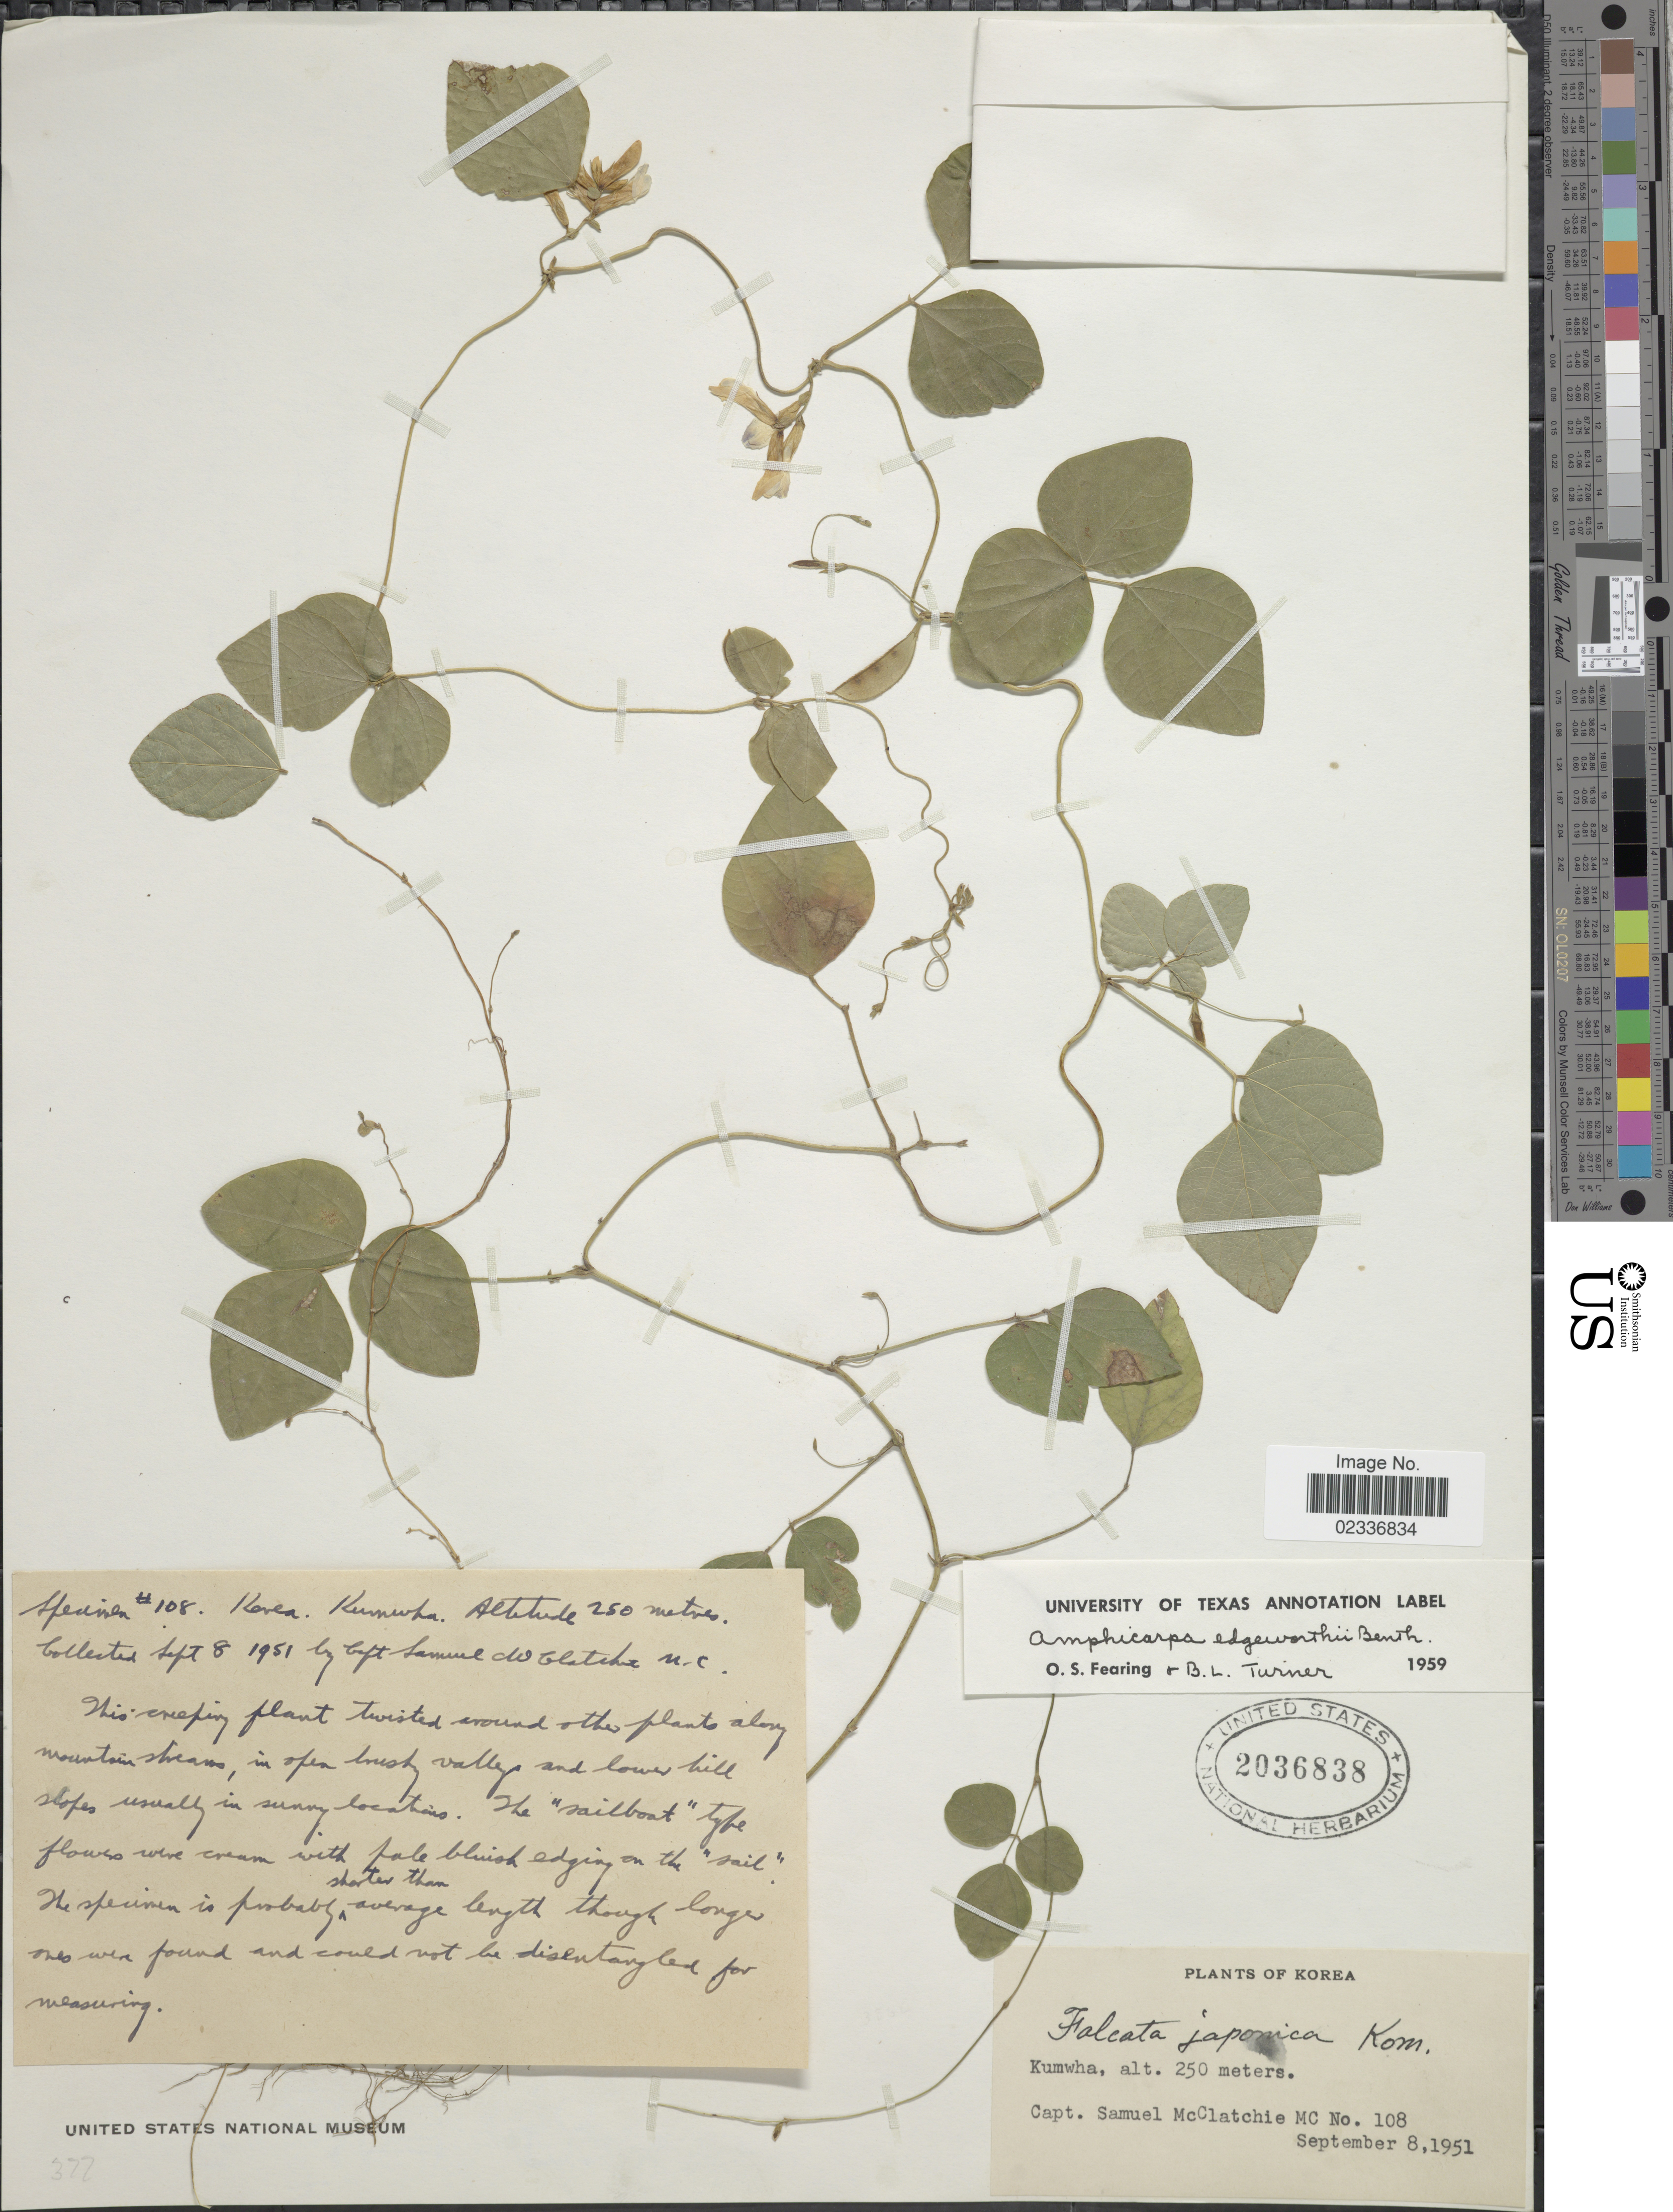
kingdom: Plantae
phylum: Tracheophyta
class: Magnoliopsida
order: Fabales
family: Fabaceae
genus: Amphicarpaea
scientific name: Amphicarpaea edgeworthii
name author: Benth.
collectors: S. McClatchie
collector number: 108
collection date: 1951-09-08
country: South Korea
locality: Korea, Kumwha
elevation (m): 250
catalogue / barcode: US 2036838